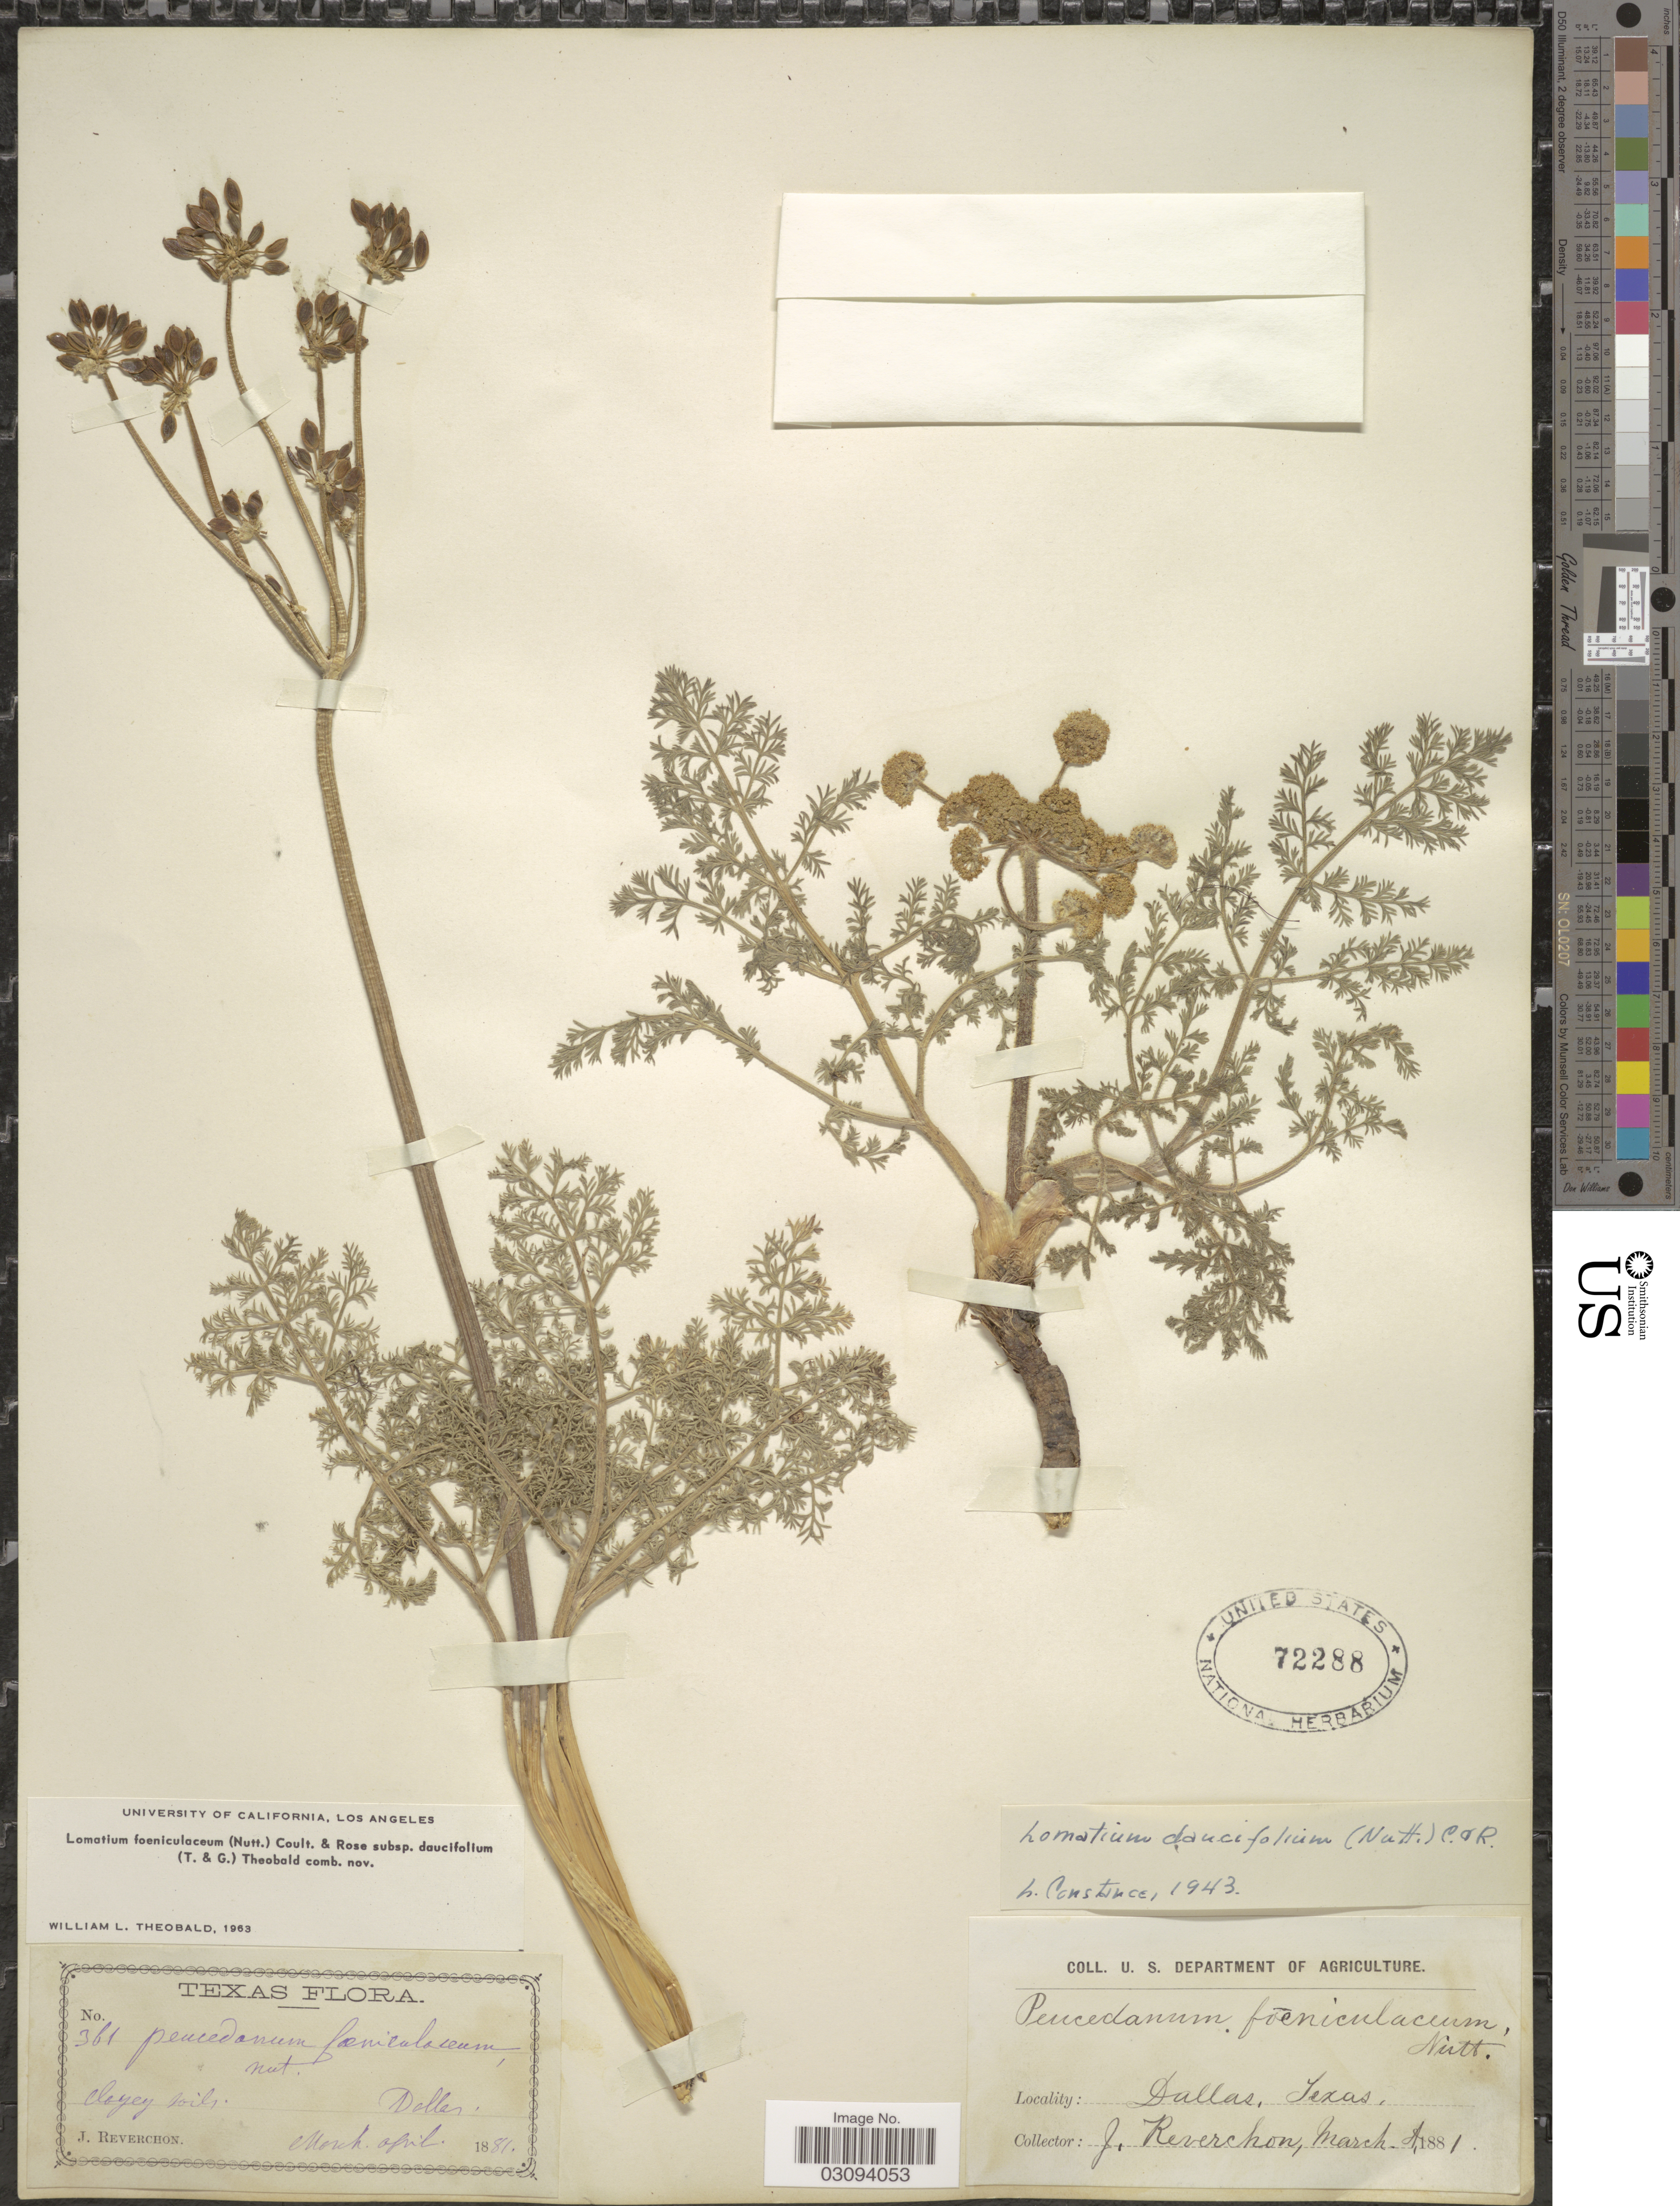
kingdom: Plantae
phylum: Tracheophyta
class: Magnoliopsida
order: Apiales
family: Apiaceae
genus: Lomatium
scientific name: Lomatium foeniculaceum subsp. daucifolium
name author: (Torr. & A. Gray) W.L. Theob.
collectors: J. Reverchon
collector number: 361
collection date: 1881-03/1881-04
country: United States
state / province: Texas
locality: Dallas.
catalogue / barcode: US 72288